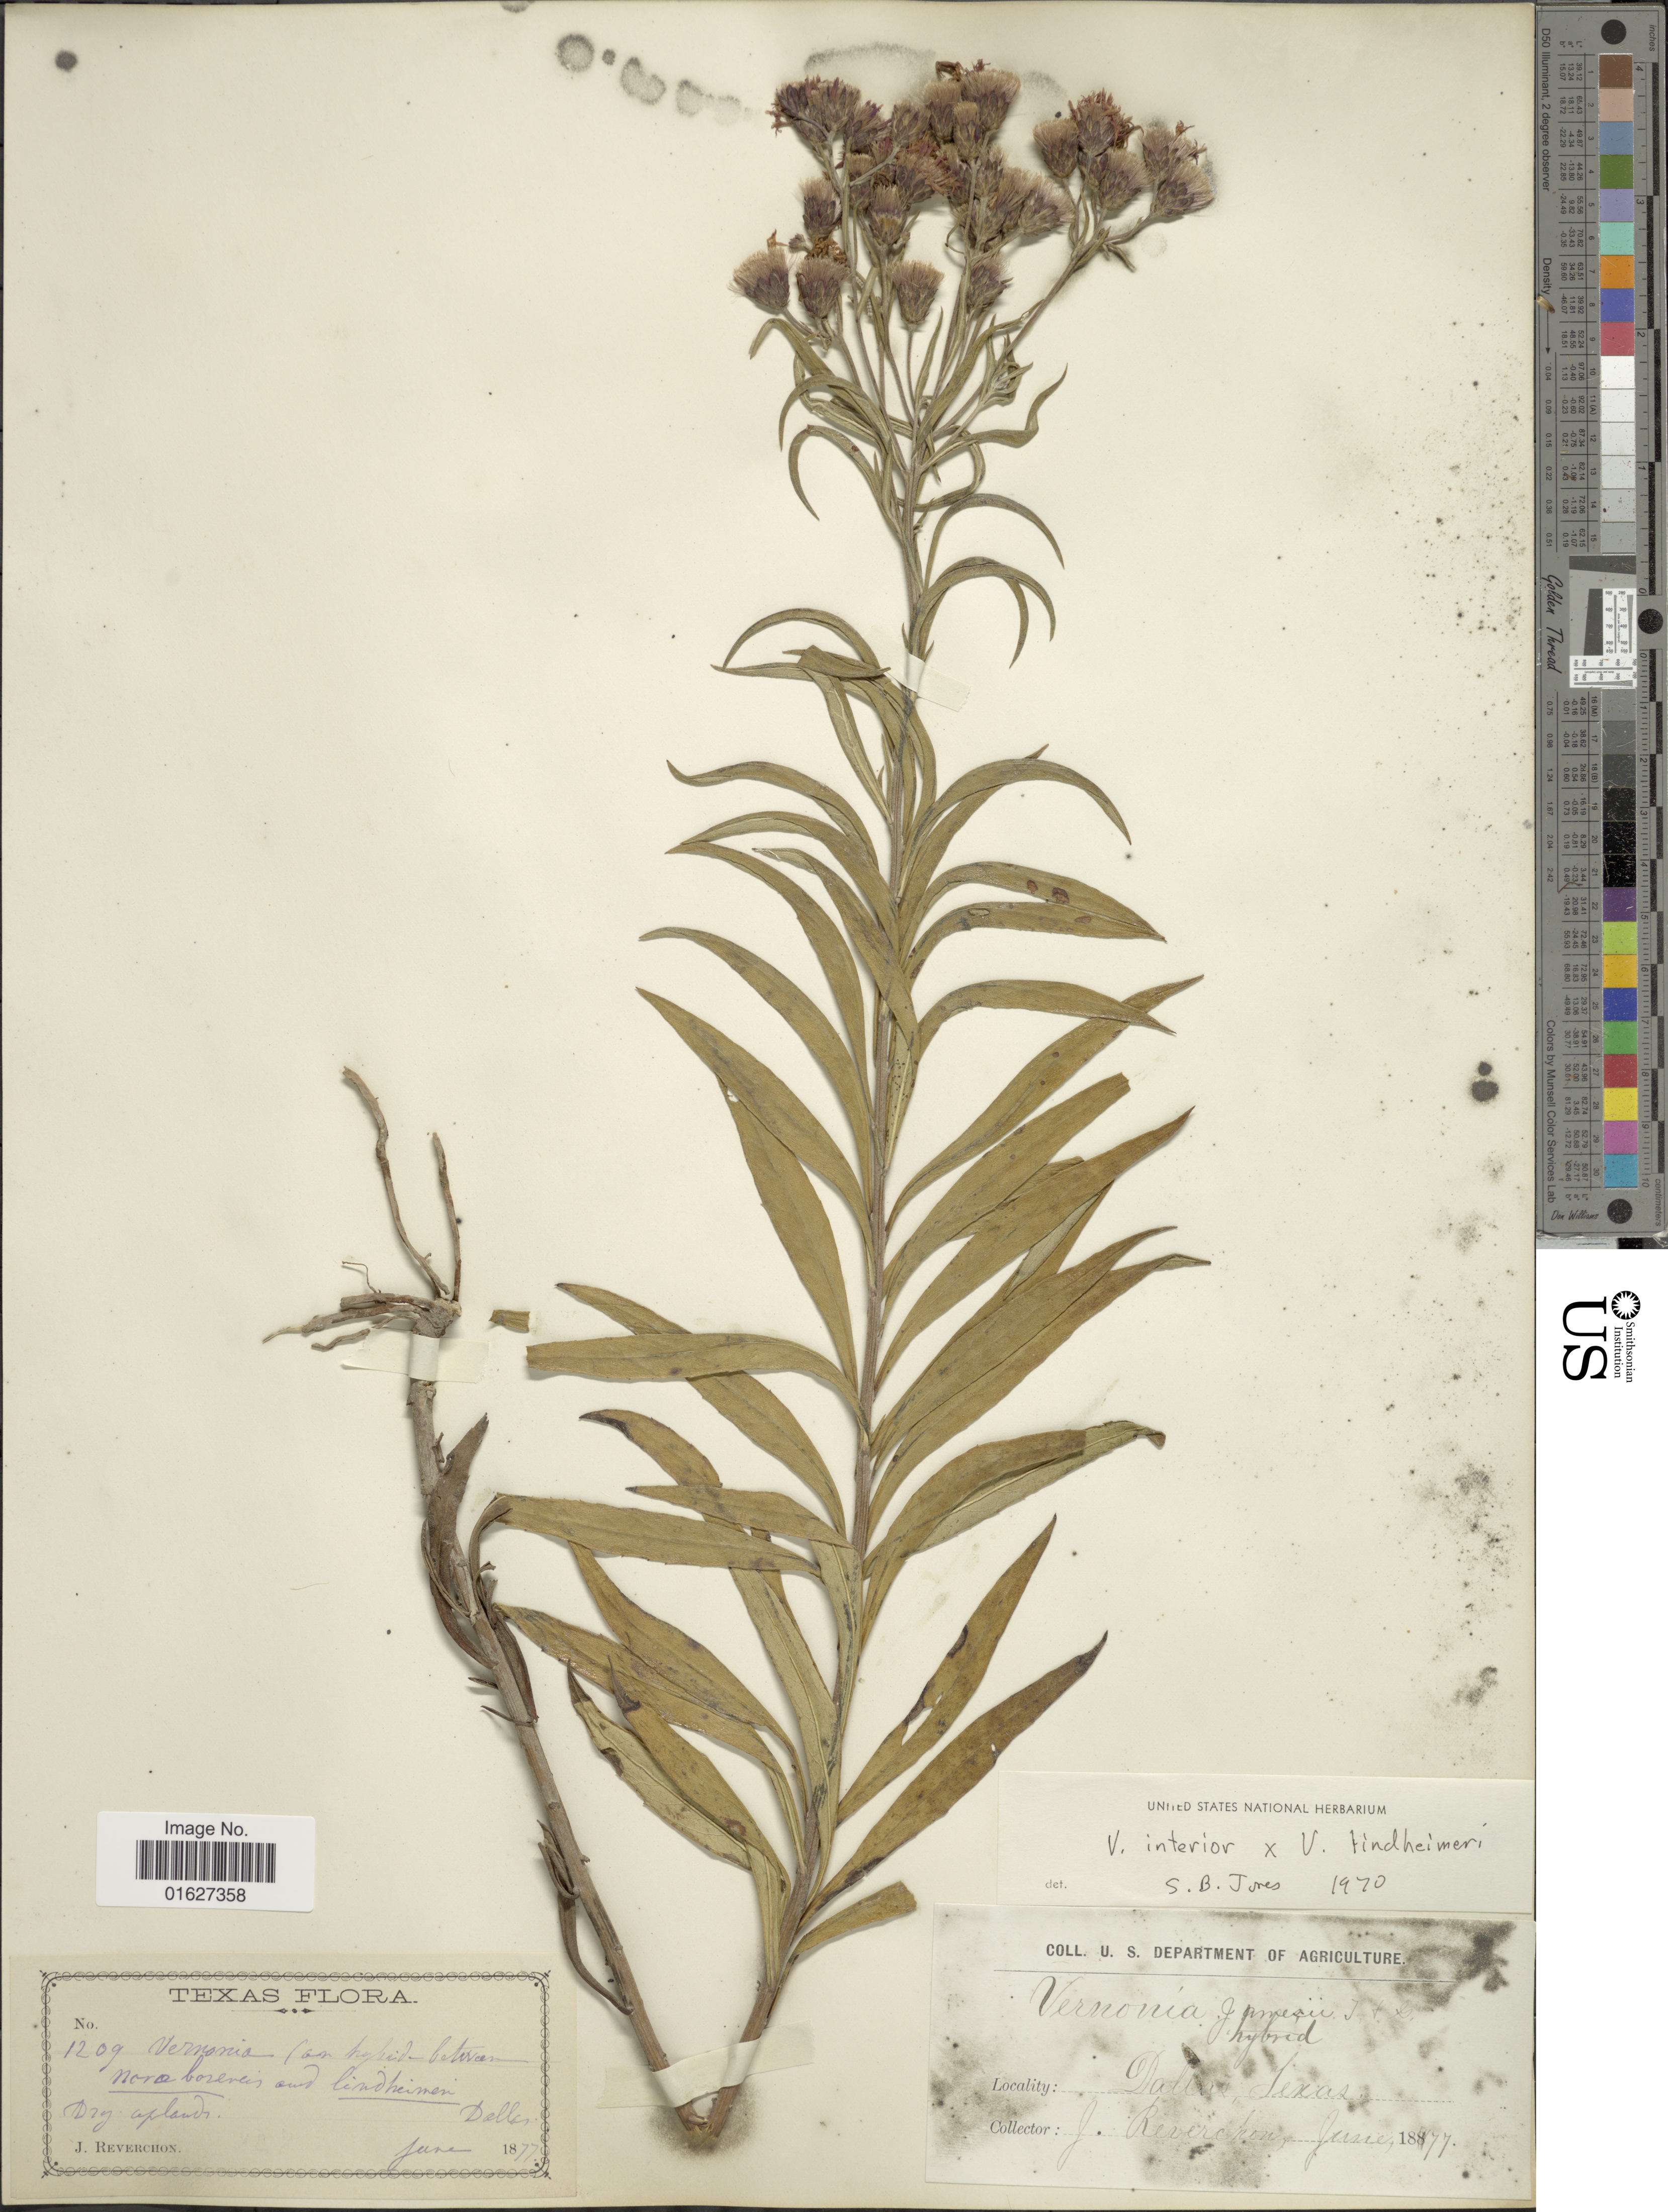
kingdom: Plantae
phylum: Tracheophyta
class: Magnoliopsida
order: Asterales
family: Asteraceae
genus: Vernonia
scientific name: Vernonia guadalupensis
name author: A. Heller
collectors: J. Reverchon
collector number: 1209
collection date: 1877-06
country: United States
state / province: Texas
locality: Dallas, Dry upland